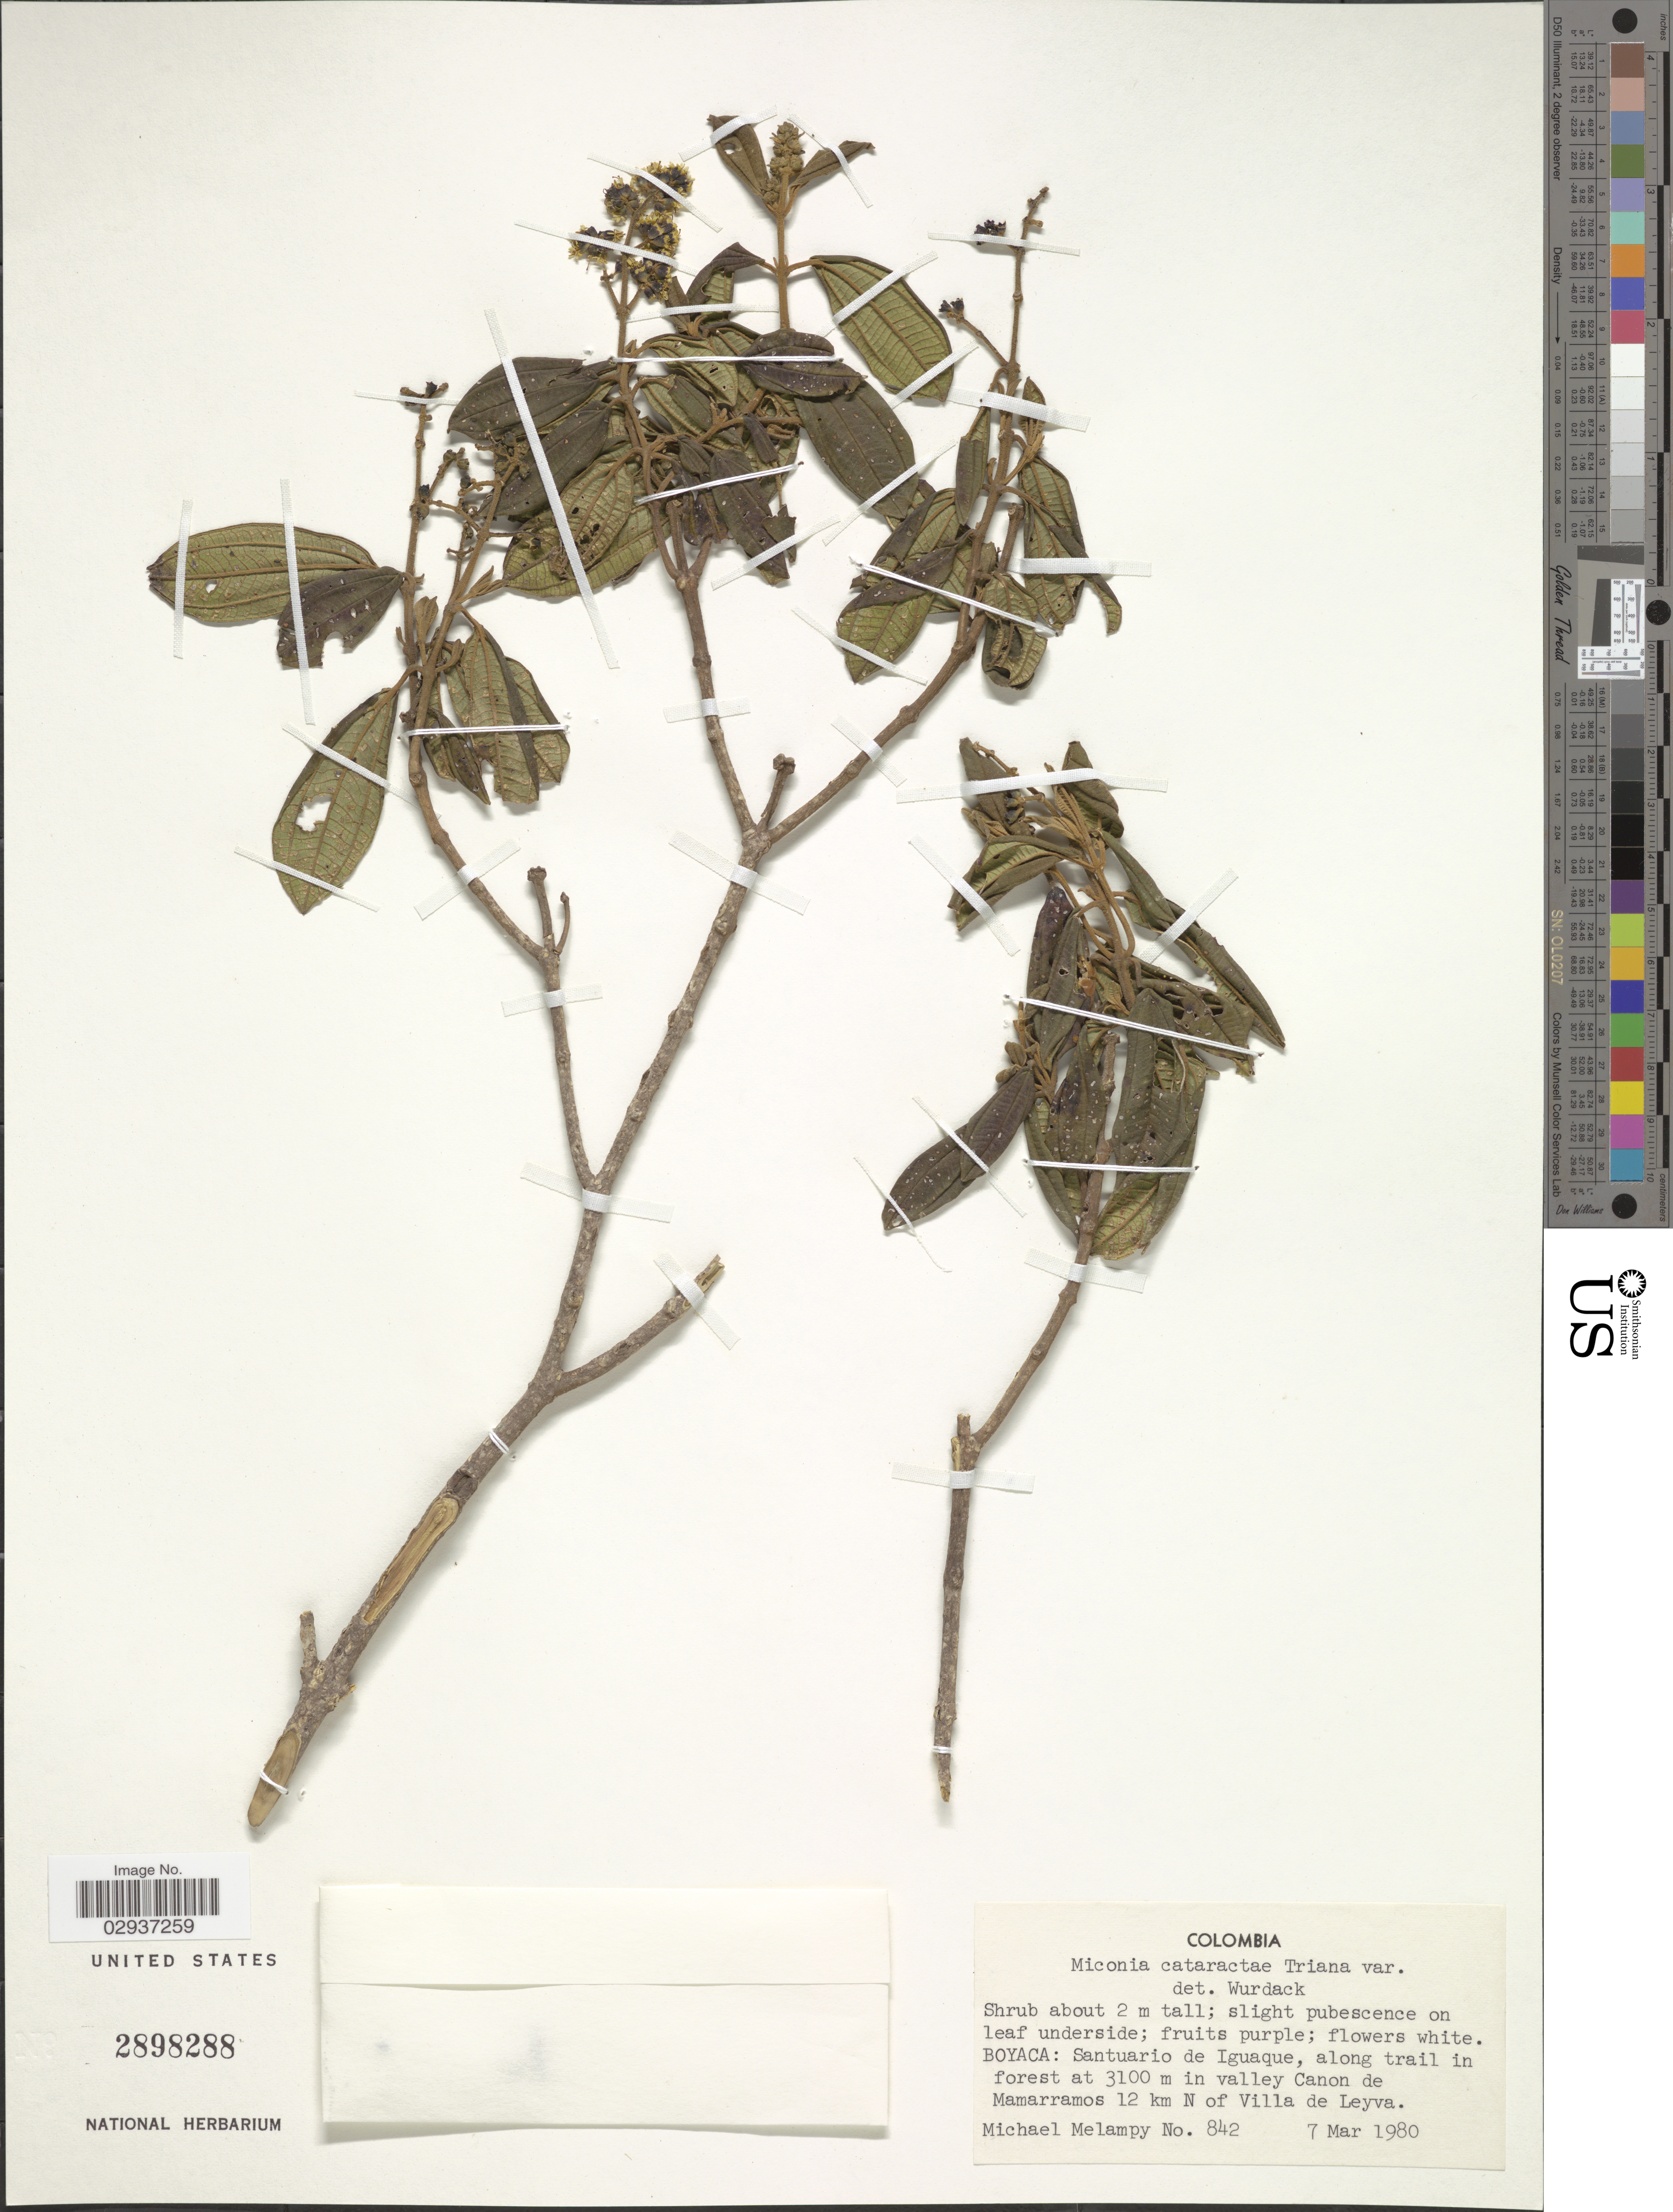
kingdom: Plantae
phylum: Tracheophyta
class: Magnoliopsida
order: Myrtales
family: Melastomataceae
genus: Miconia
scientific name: Miconia cataractae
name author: Triana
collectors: M. Melampy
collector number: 842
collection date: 1980-03-07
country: Colombia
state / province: Boyacá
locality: Boyaca: Santuario de Iguaque, along trail in forest at 3100 m in valley Canon de Mamarramos 12 km N of Villa de Leyva.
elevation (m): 3100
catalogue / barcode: US 2898288